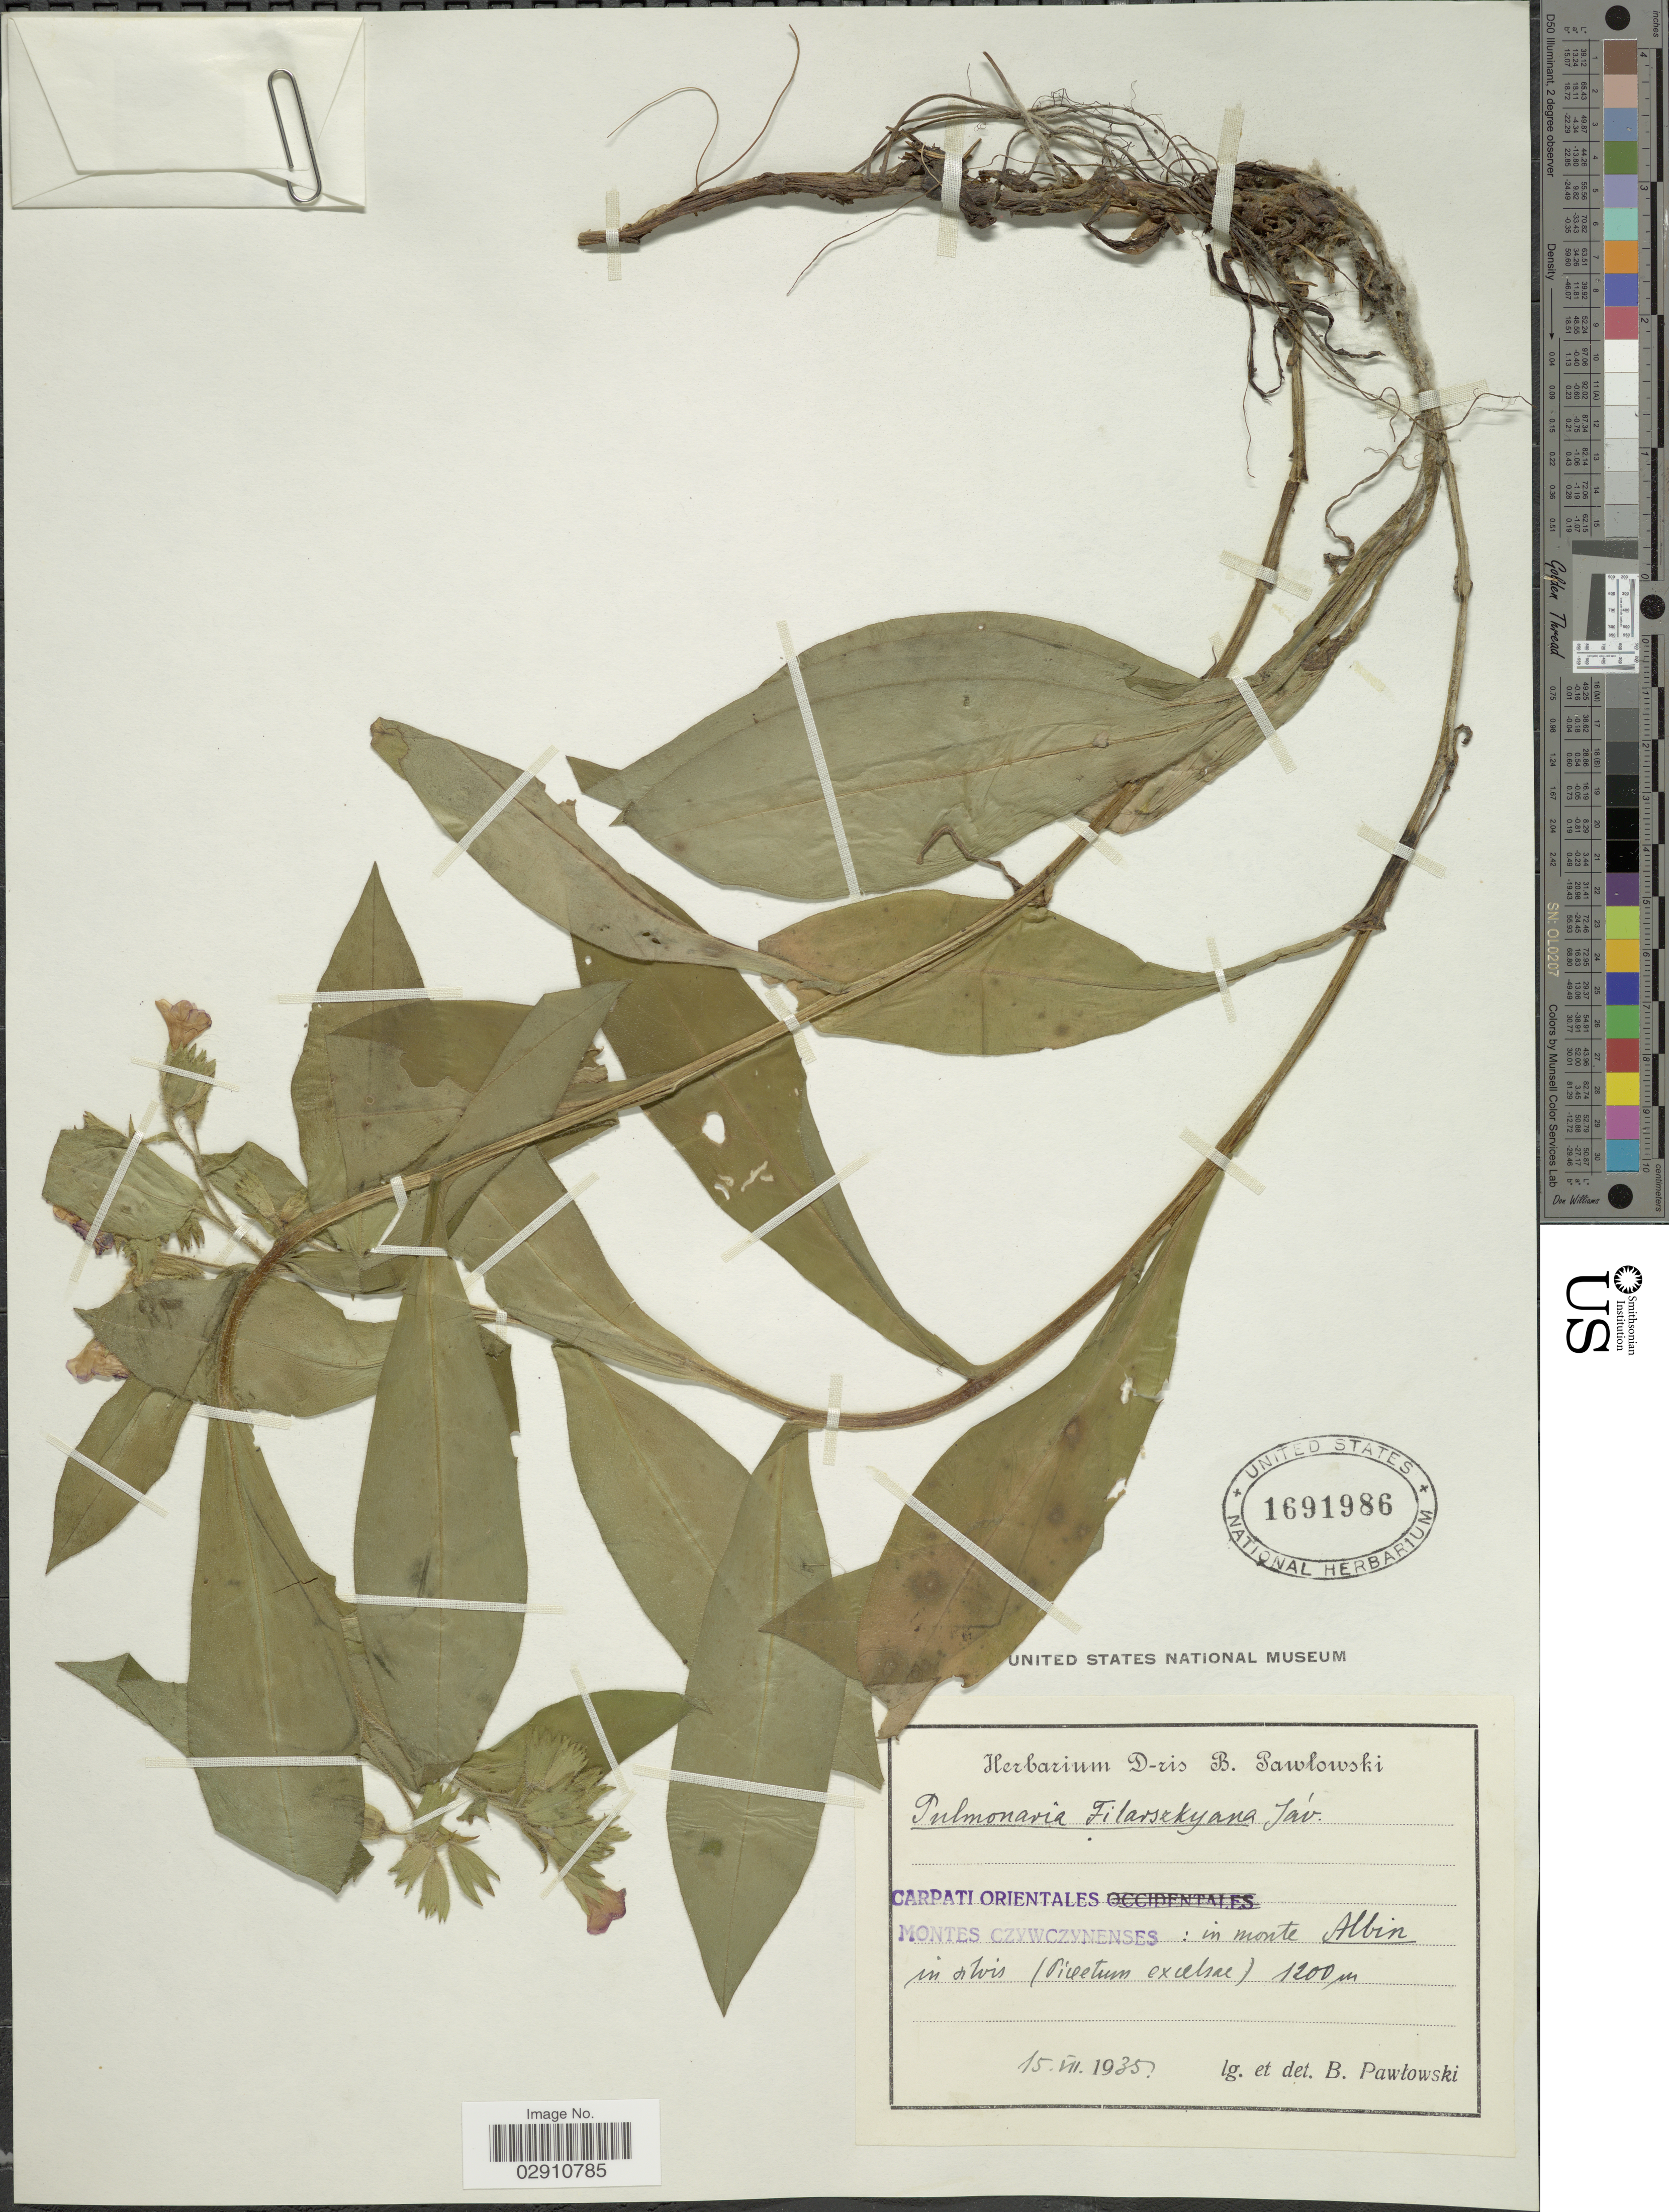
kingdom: Plantae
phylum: Tracheophyta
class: Magnoliopsida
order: Boraginales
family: Boraginaceae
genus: Pulmonaria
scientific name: Pulmonaria filarczkyana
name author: Jáv.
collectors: B. Pawtowski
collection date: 1935-07-15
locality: Carpati Orientalis. Montes Czywczynenses: in monte Albin in silvis (Piceetum excelsae).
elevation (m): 1200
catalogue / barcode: US 1691986